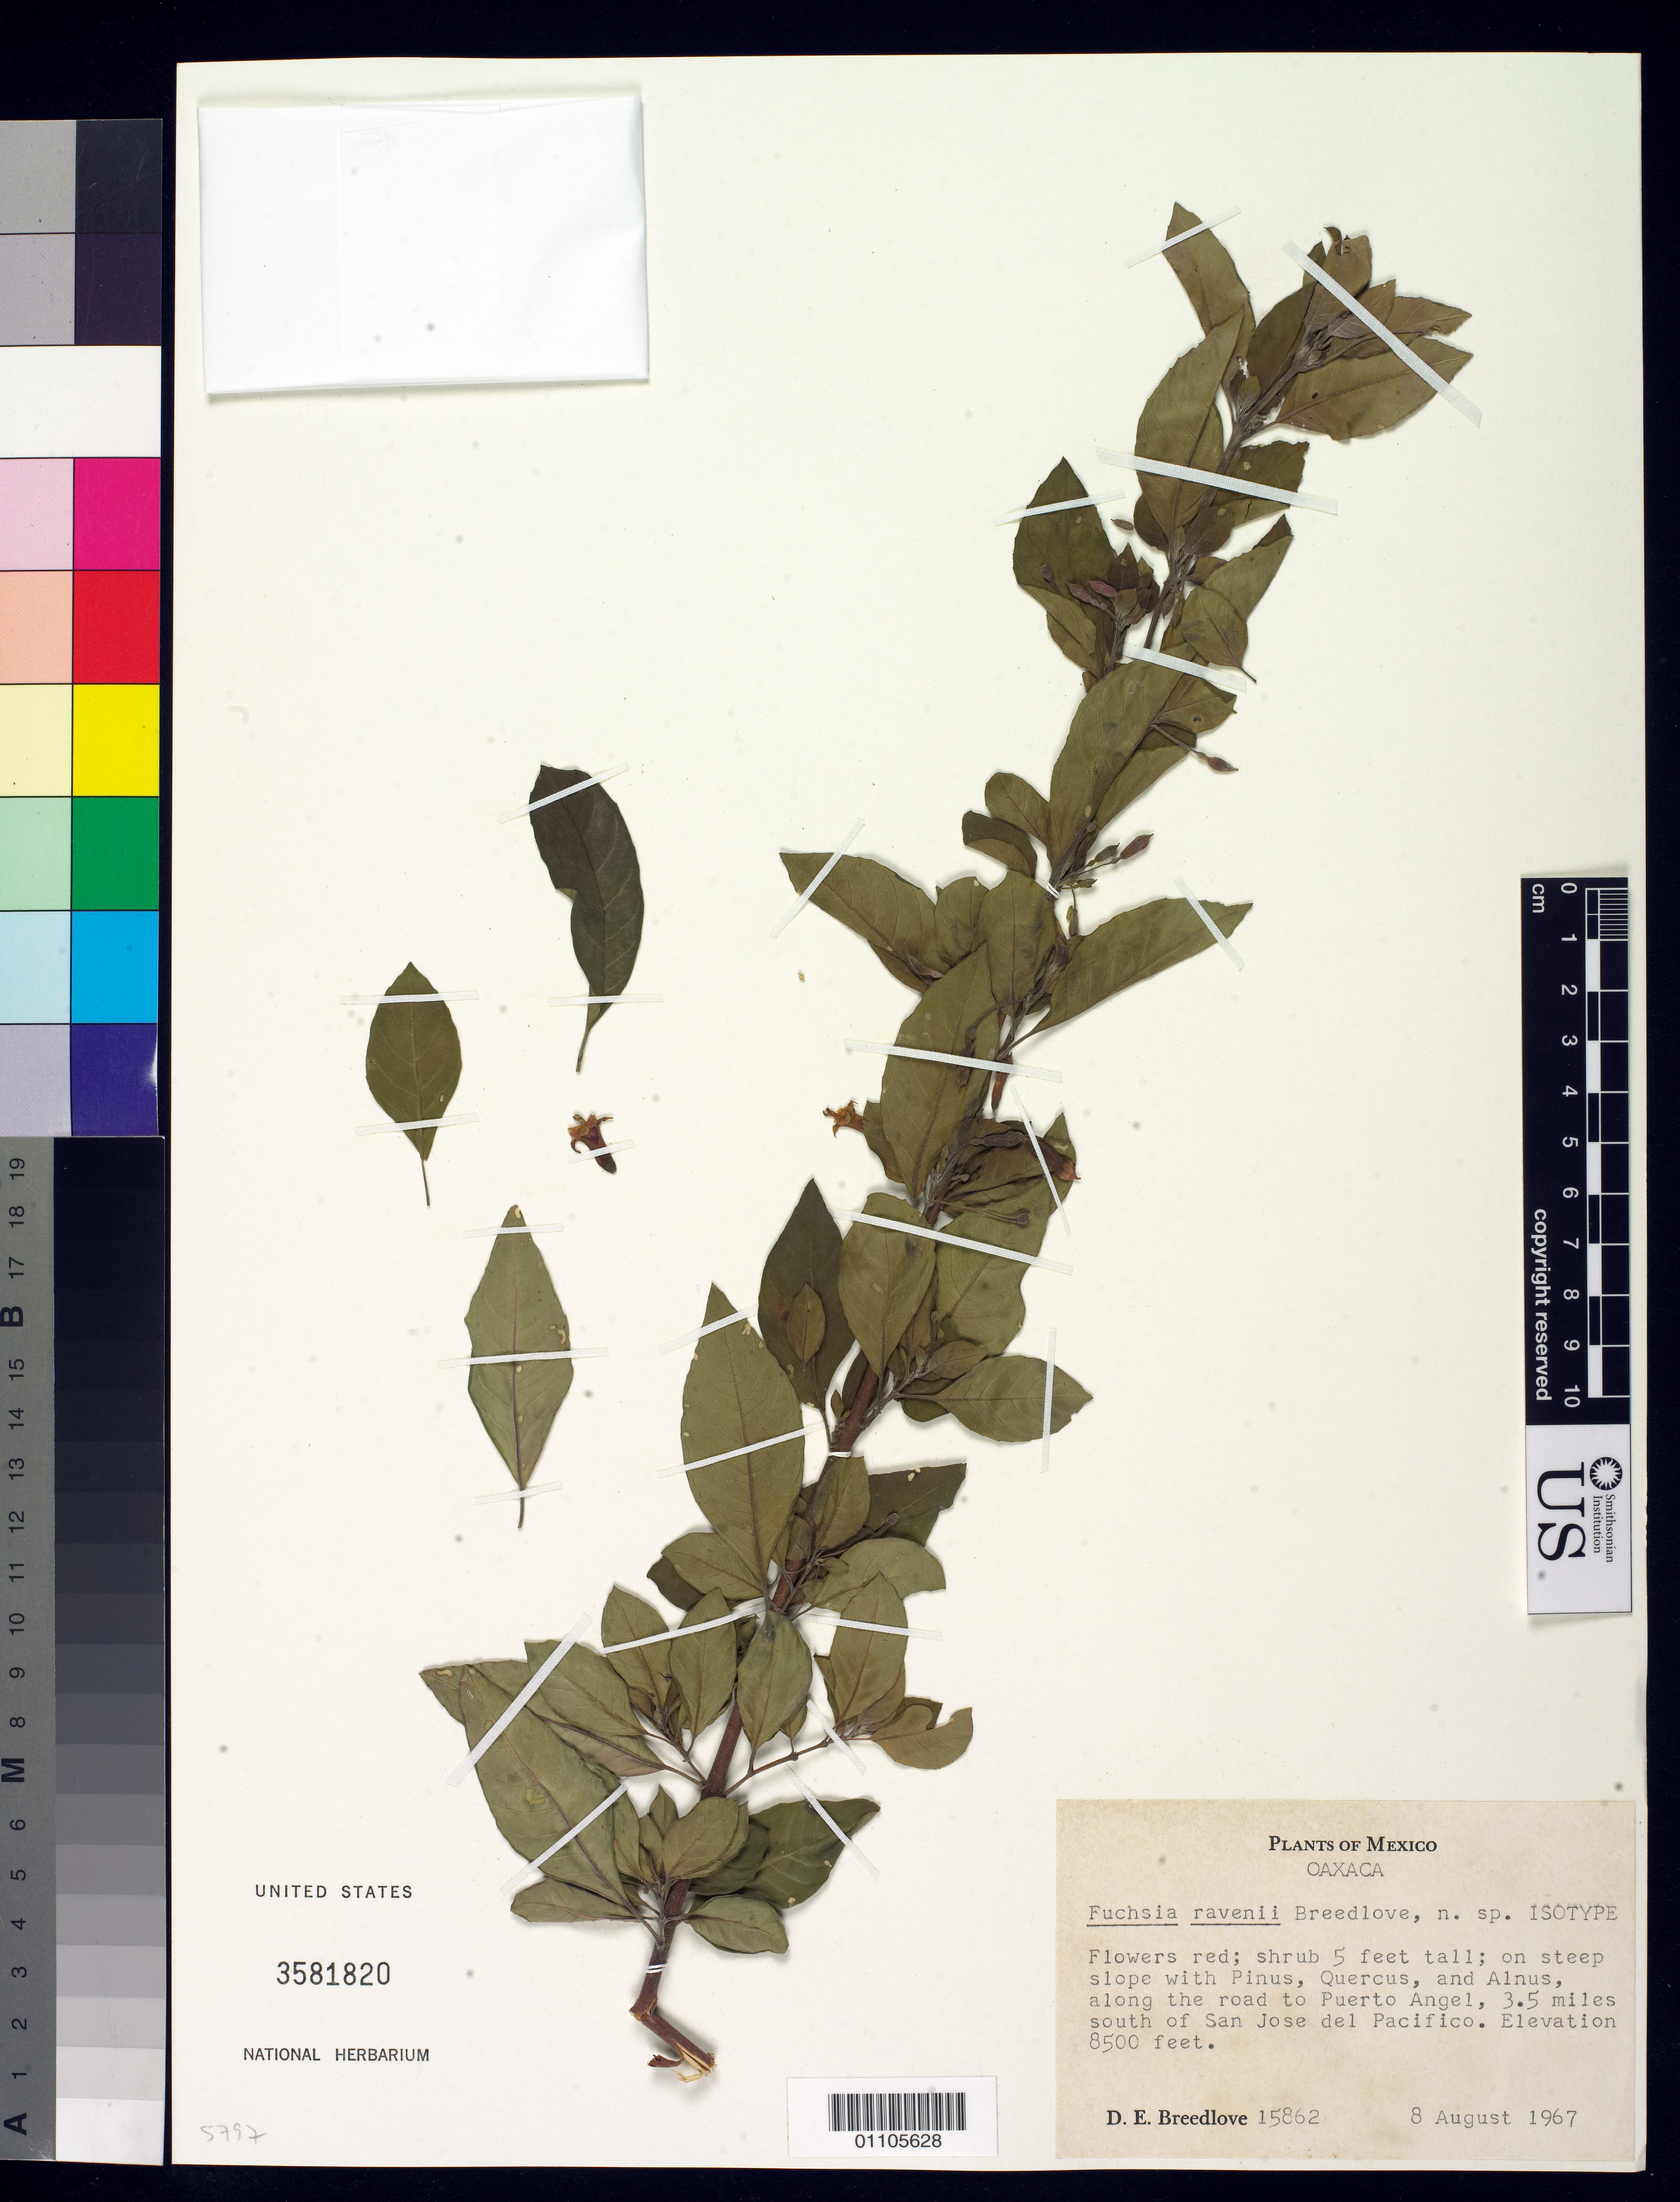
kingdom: Plantae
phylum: Tracheophyta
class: Magnoliopsida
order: Myrtales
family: Onagraceae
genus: Fuchsia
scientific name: Fuchsia ravenii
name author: Breedlove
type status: Isotype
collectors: D. E. Breedlove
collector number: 15862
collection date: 1967-08-08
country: Mexico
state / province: Oaxaca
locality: Along the road to Puerto Angel, 3.5 miles south of San Jose del Pacifico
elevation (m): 2591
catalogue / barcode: US 3581820